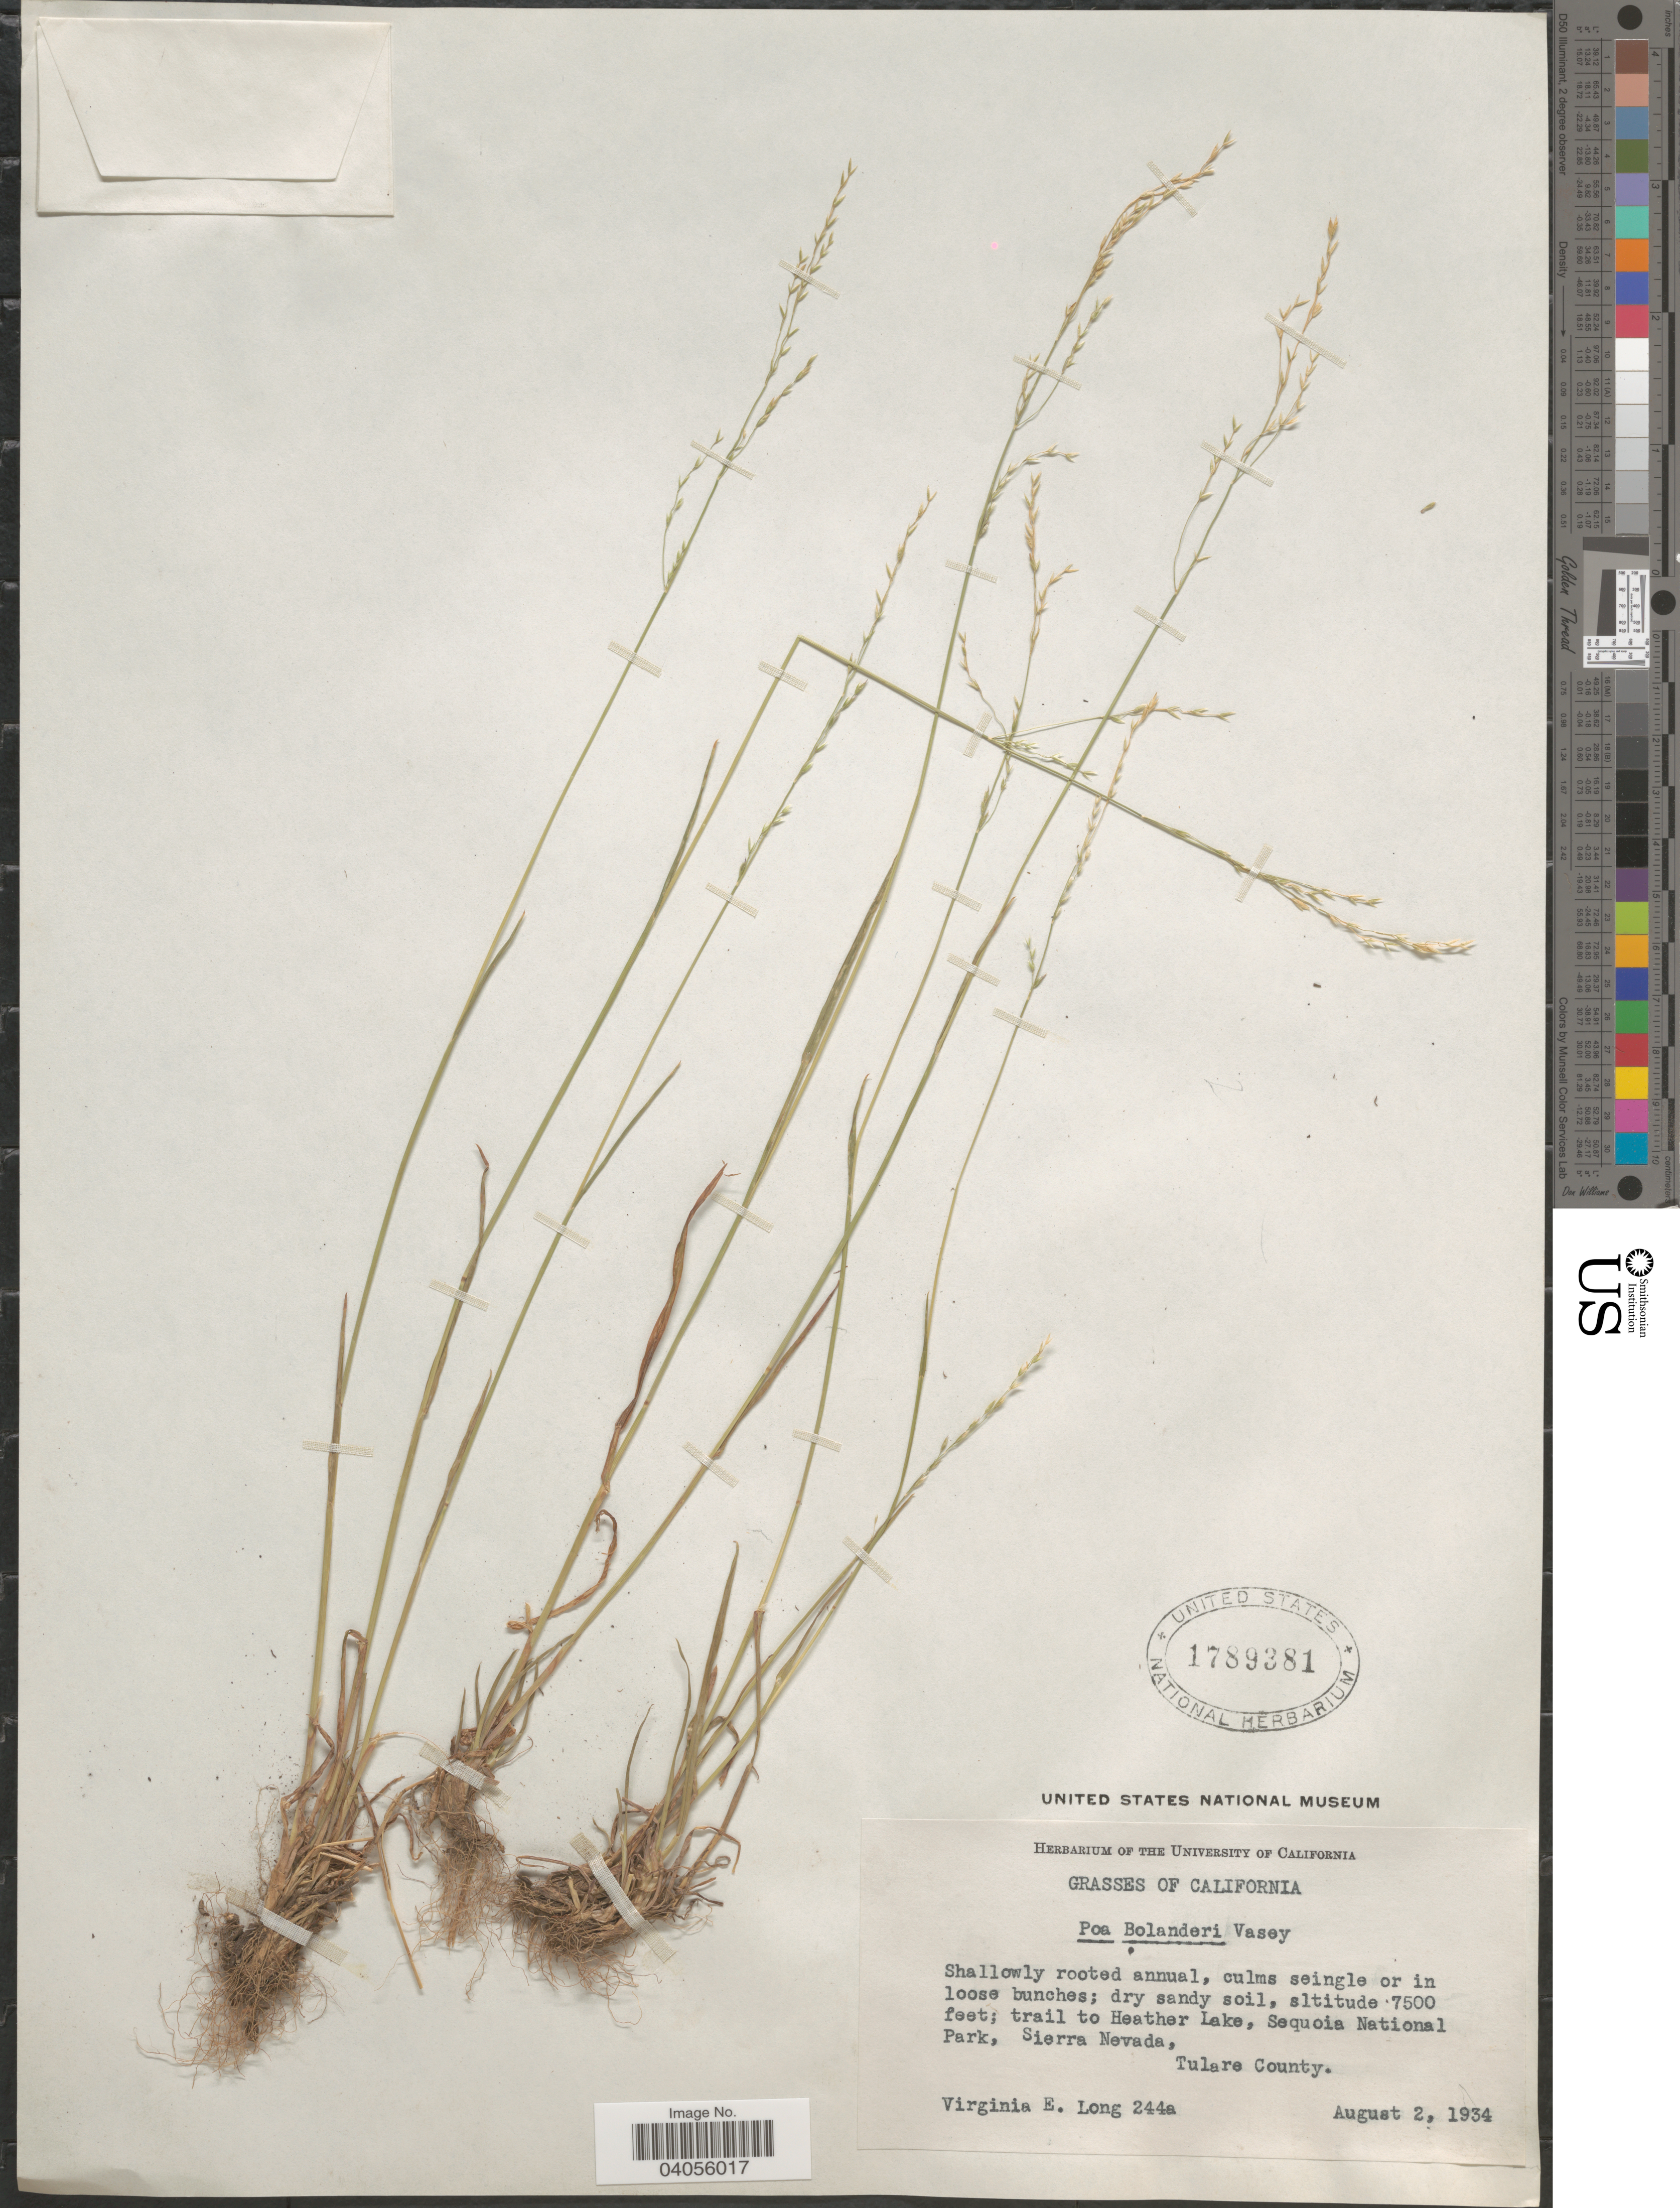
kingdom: Plantae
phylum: Tracheophyta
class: Liliopsida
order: Poales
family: Poaceae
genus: Poa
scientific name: Poa bolanderi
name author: Vasey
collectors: V. Long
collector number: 244a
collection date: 1934-08-02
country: United States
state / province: California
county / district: Tulare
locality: Trail to Heather Lake, Sequoia National Park, Sierra Nevada, Tulare County.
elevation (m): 2286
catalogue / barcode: US 1789381